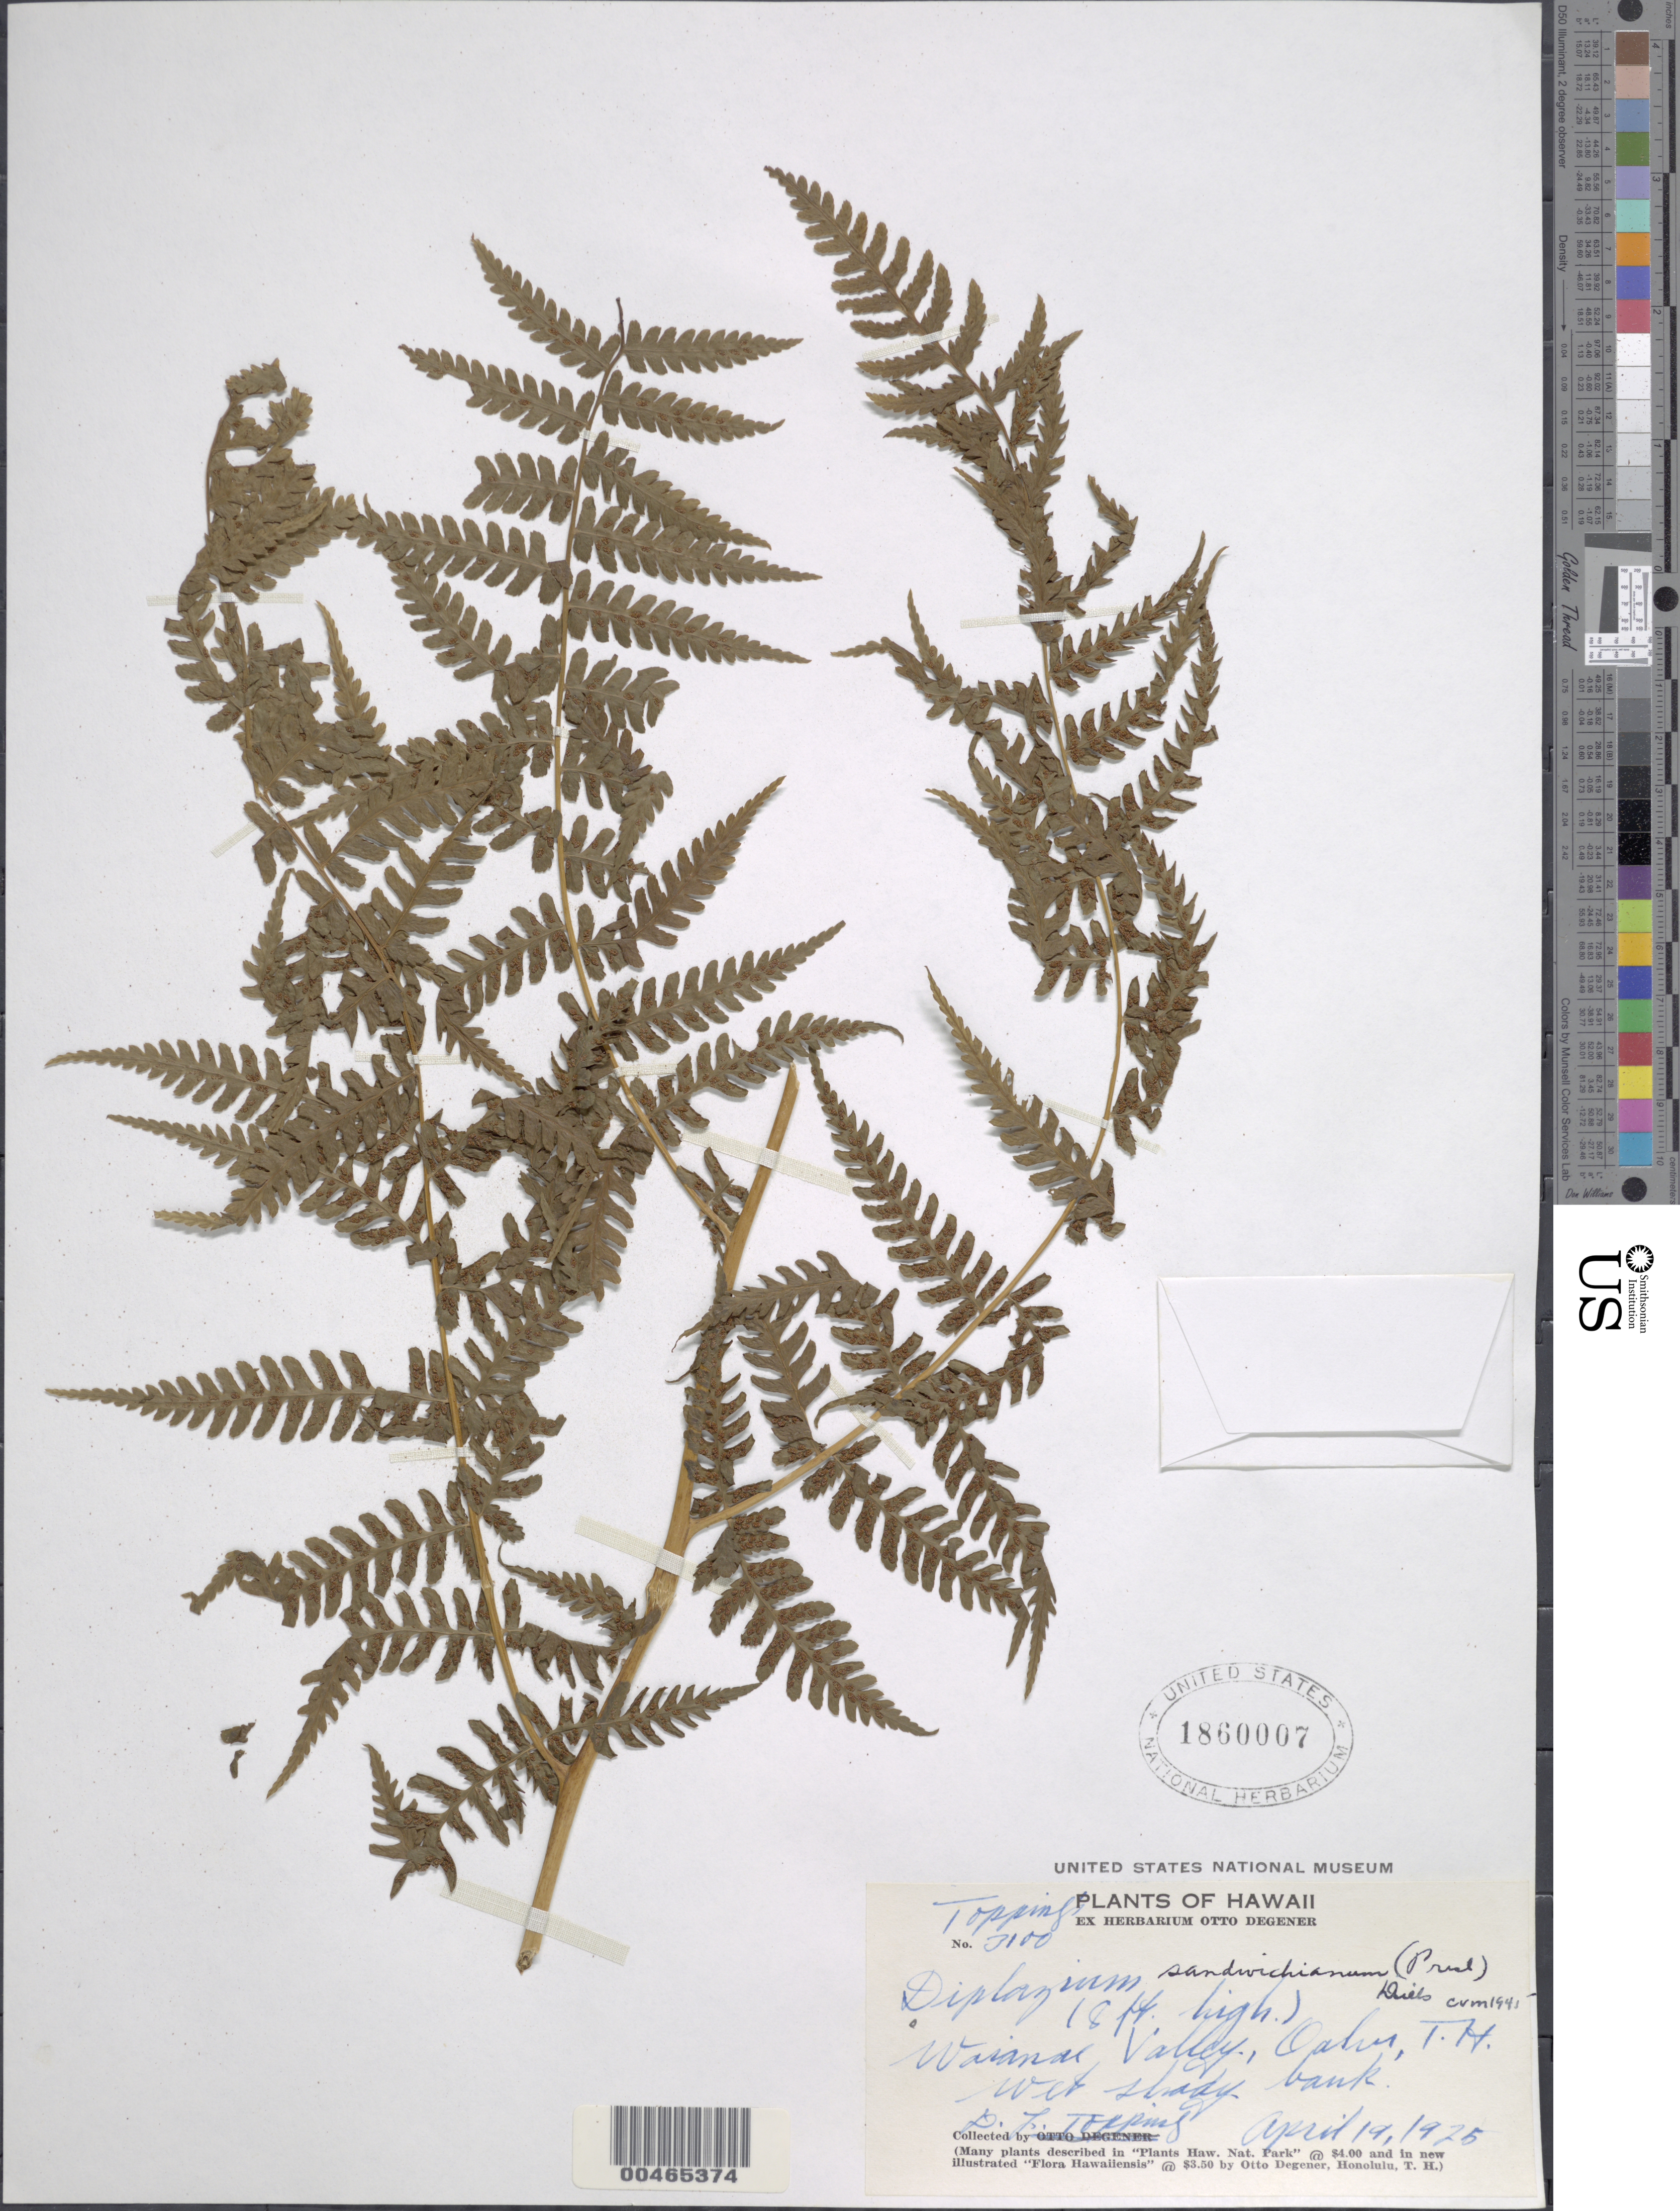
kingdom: Plantae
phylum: Tracheophyta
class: Polypodiopsida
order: Polypodiales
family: Athyriaceae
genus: Diplazium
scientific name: Diplazium sandwichianum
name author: (C. Presl) Diels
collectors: D. L. Topping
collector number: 3100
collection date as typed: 19 Apr 1925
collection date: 1925-04-19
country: United States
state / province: Hawaii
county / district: Honolulu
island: Oahu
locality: Waianae Valley, Oahu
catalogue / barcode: US 1860007